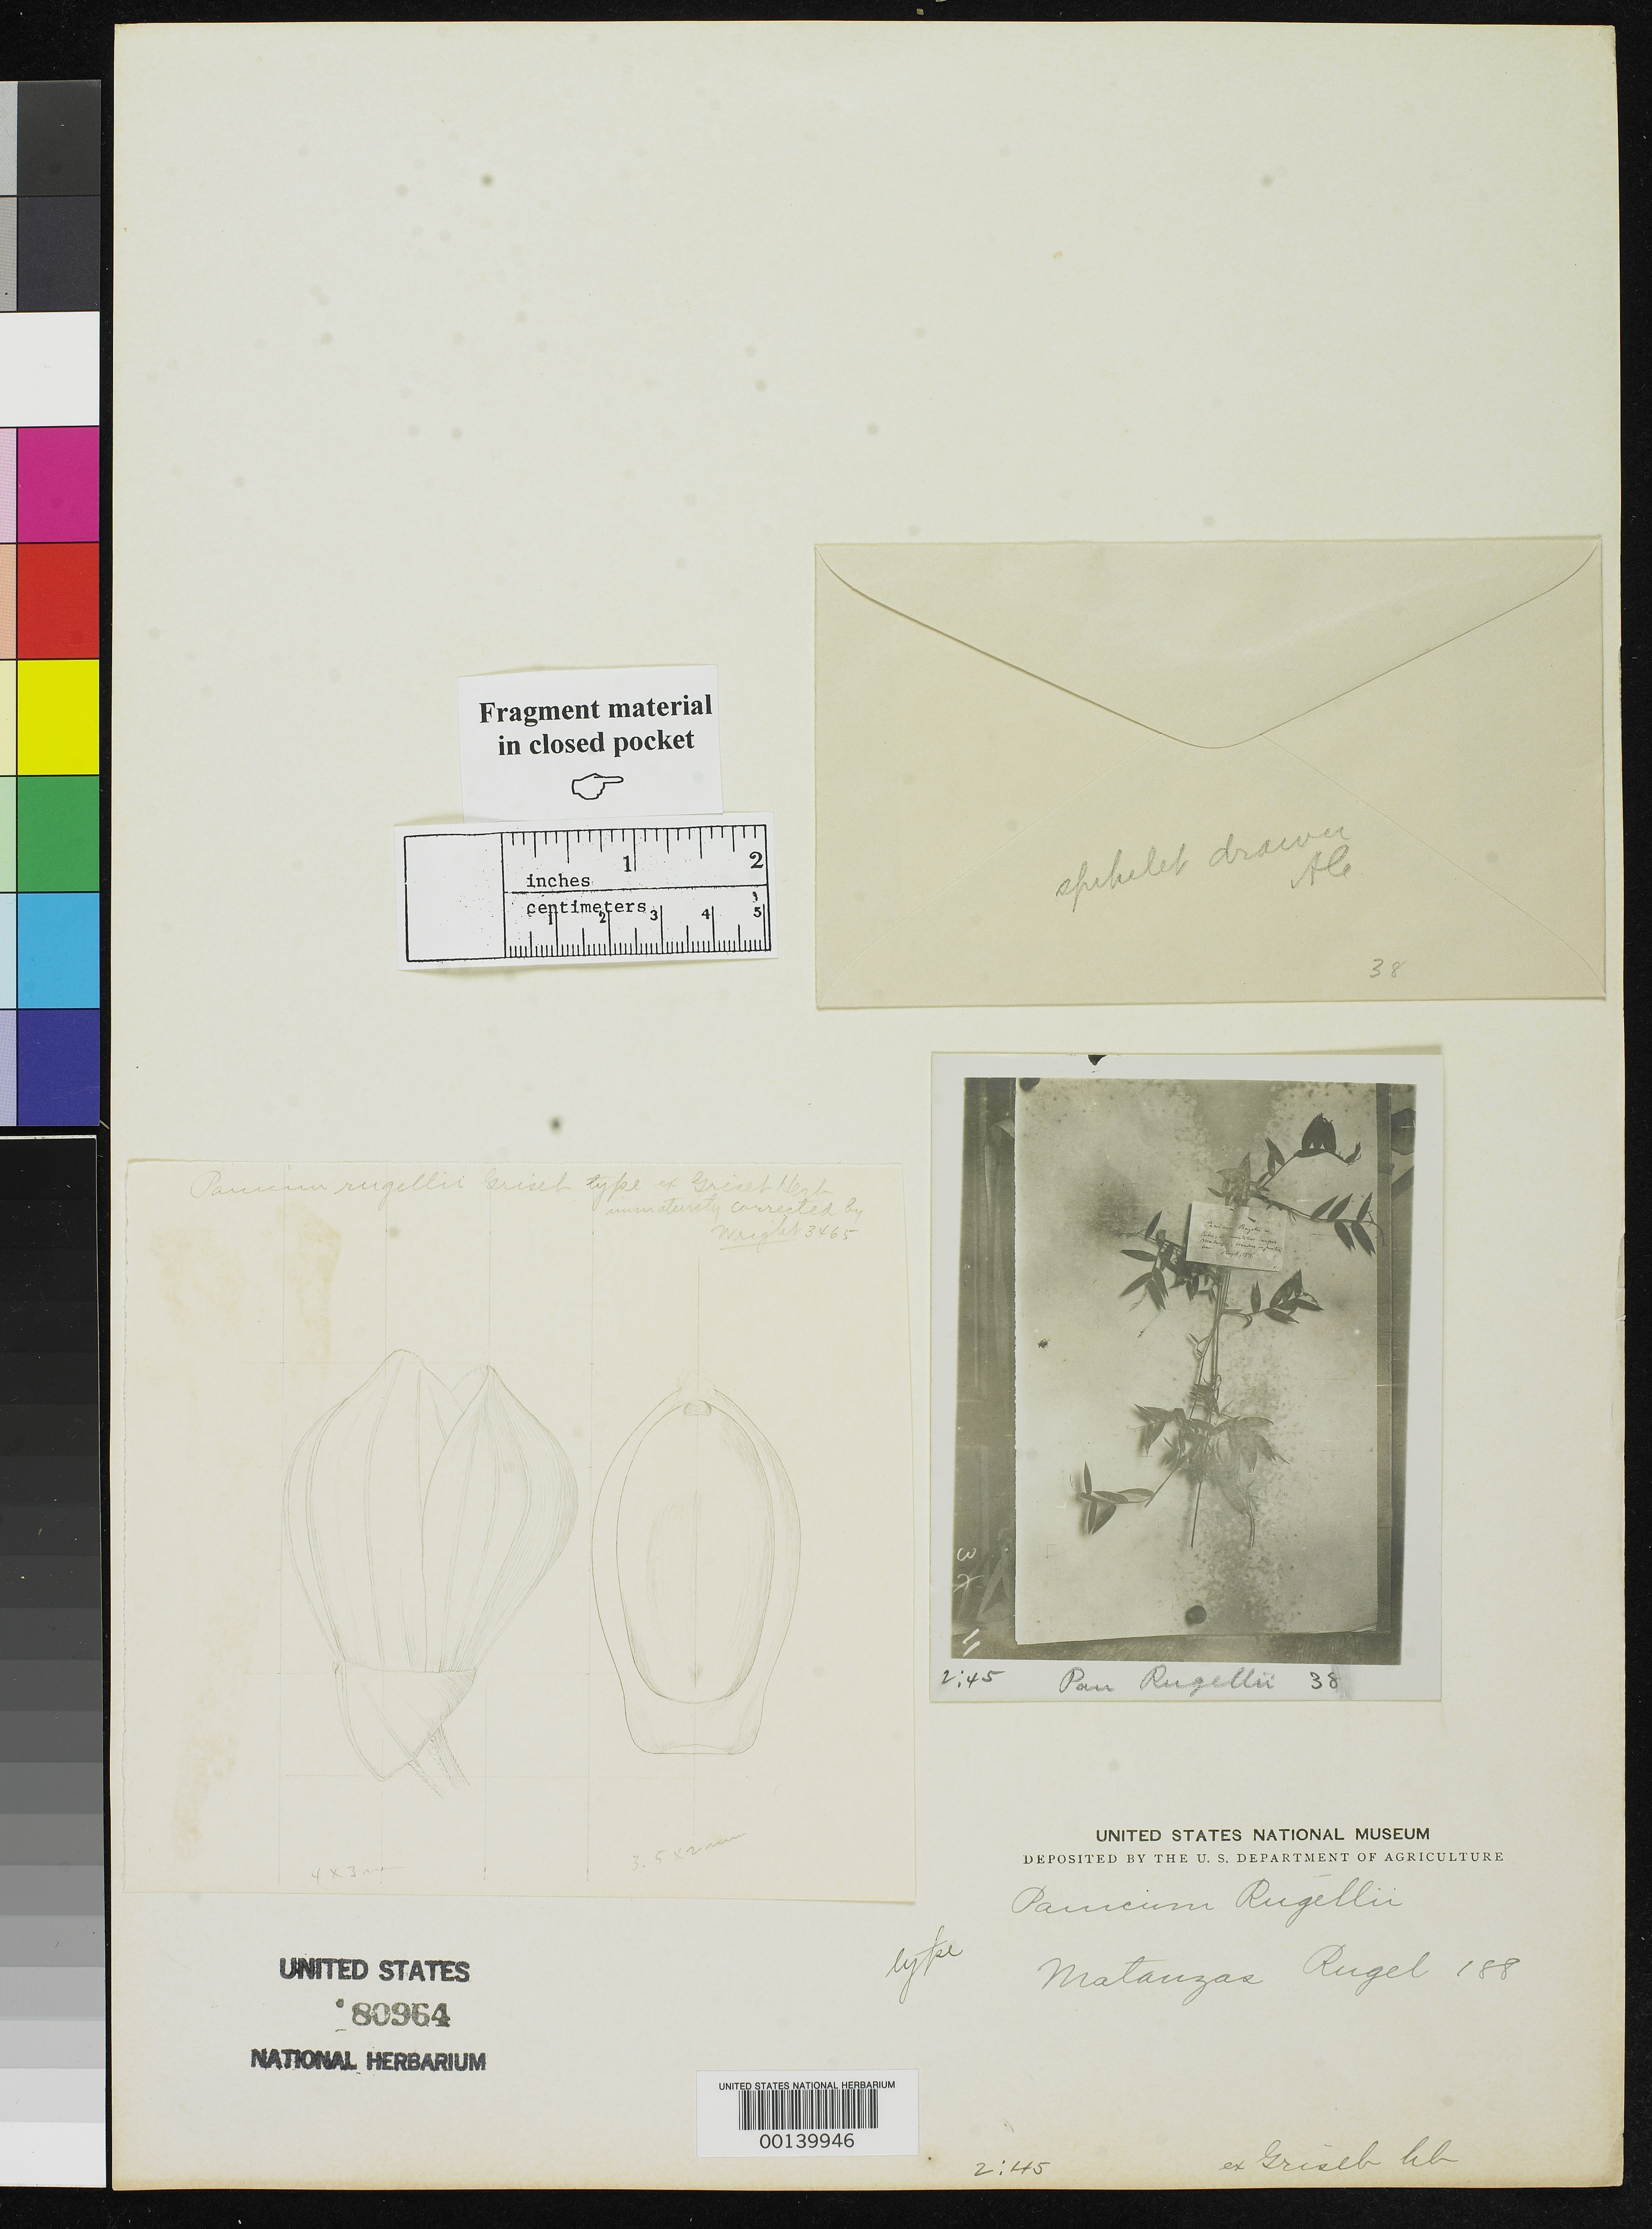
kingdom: Plantae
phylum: Tracheophyta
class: Liliopsida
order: Poales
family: Poaceae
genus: Panicum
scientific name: Panicum rugellii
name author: Griseb.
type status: Type Fragment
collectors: F. Rugel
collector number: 188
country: Cuba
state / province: Matanzas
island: Greater Antilles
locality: Matanzas.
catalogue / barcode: US 80964